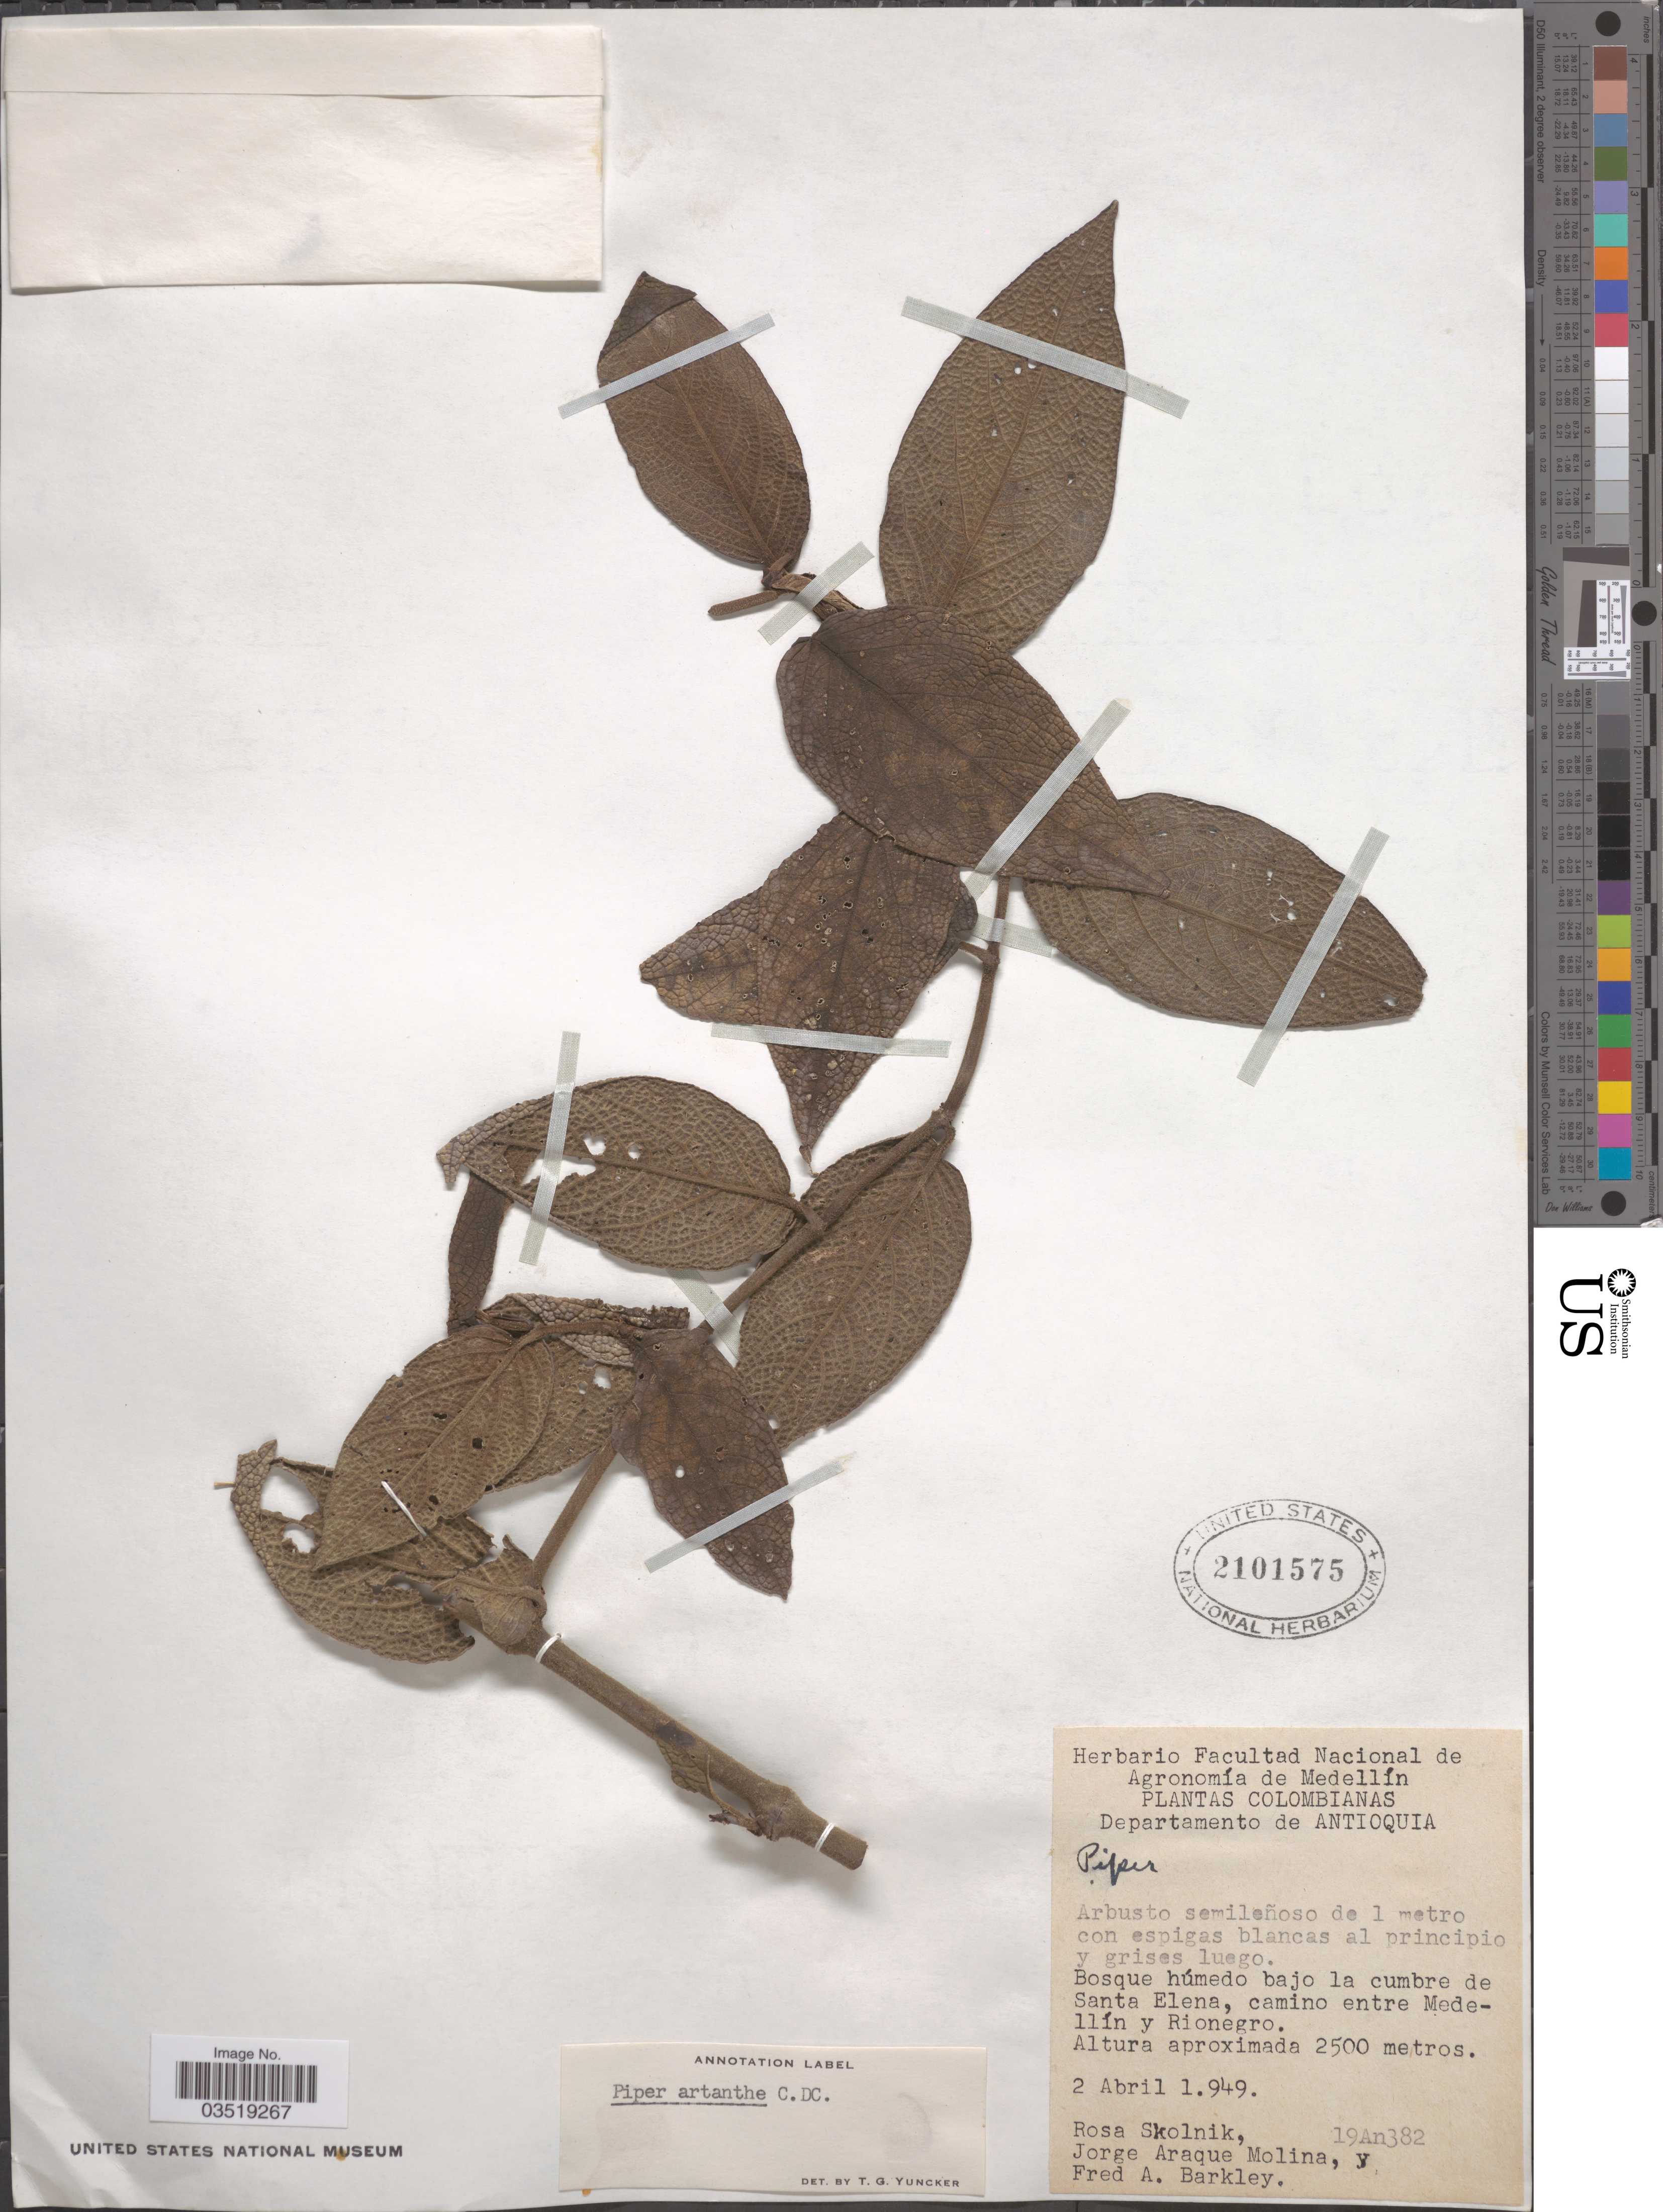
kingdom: Plantae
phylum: Tracheophyta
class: Magnoliopsida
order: Piperales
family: Piperaceae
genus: Piper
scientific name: Piper artanthe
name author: C. DC.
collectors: R. Skolnik, J. Araque Molina & F. A. Barkley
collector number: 19An382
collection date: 1949-04-02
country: Colombia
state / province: Antioquia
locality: Departamento de Antioquia. Bosque húmedo bajo la cumbre de Santa Elena, camino entre Medellín y Rionegro.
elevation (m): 2500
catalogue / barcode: US 2101575